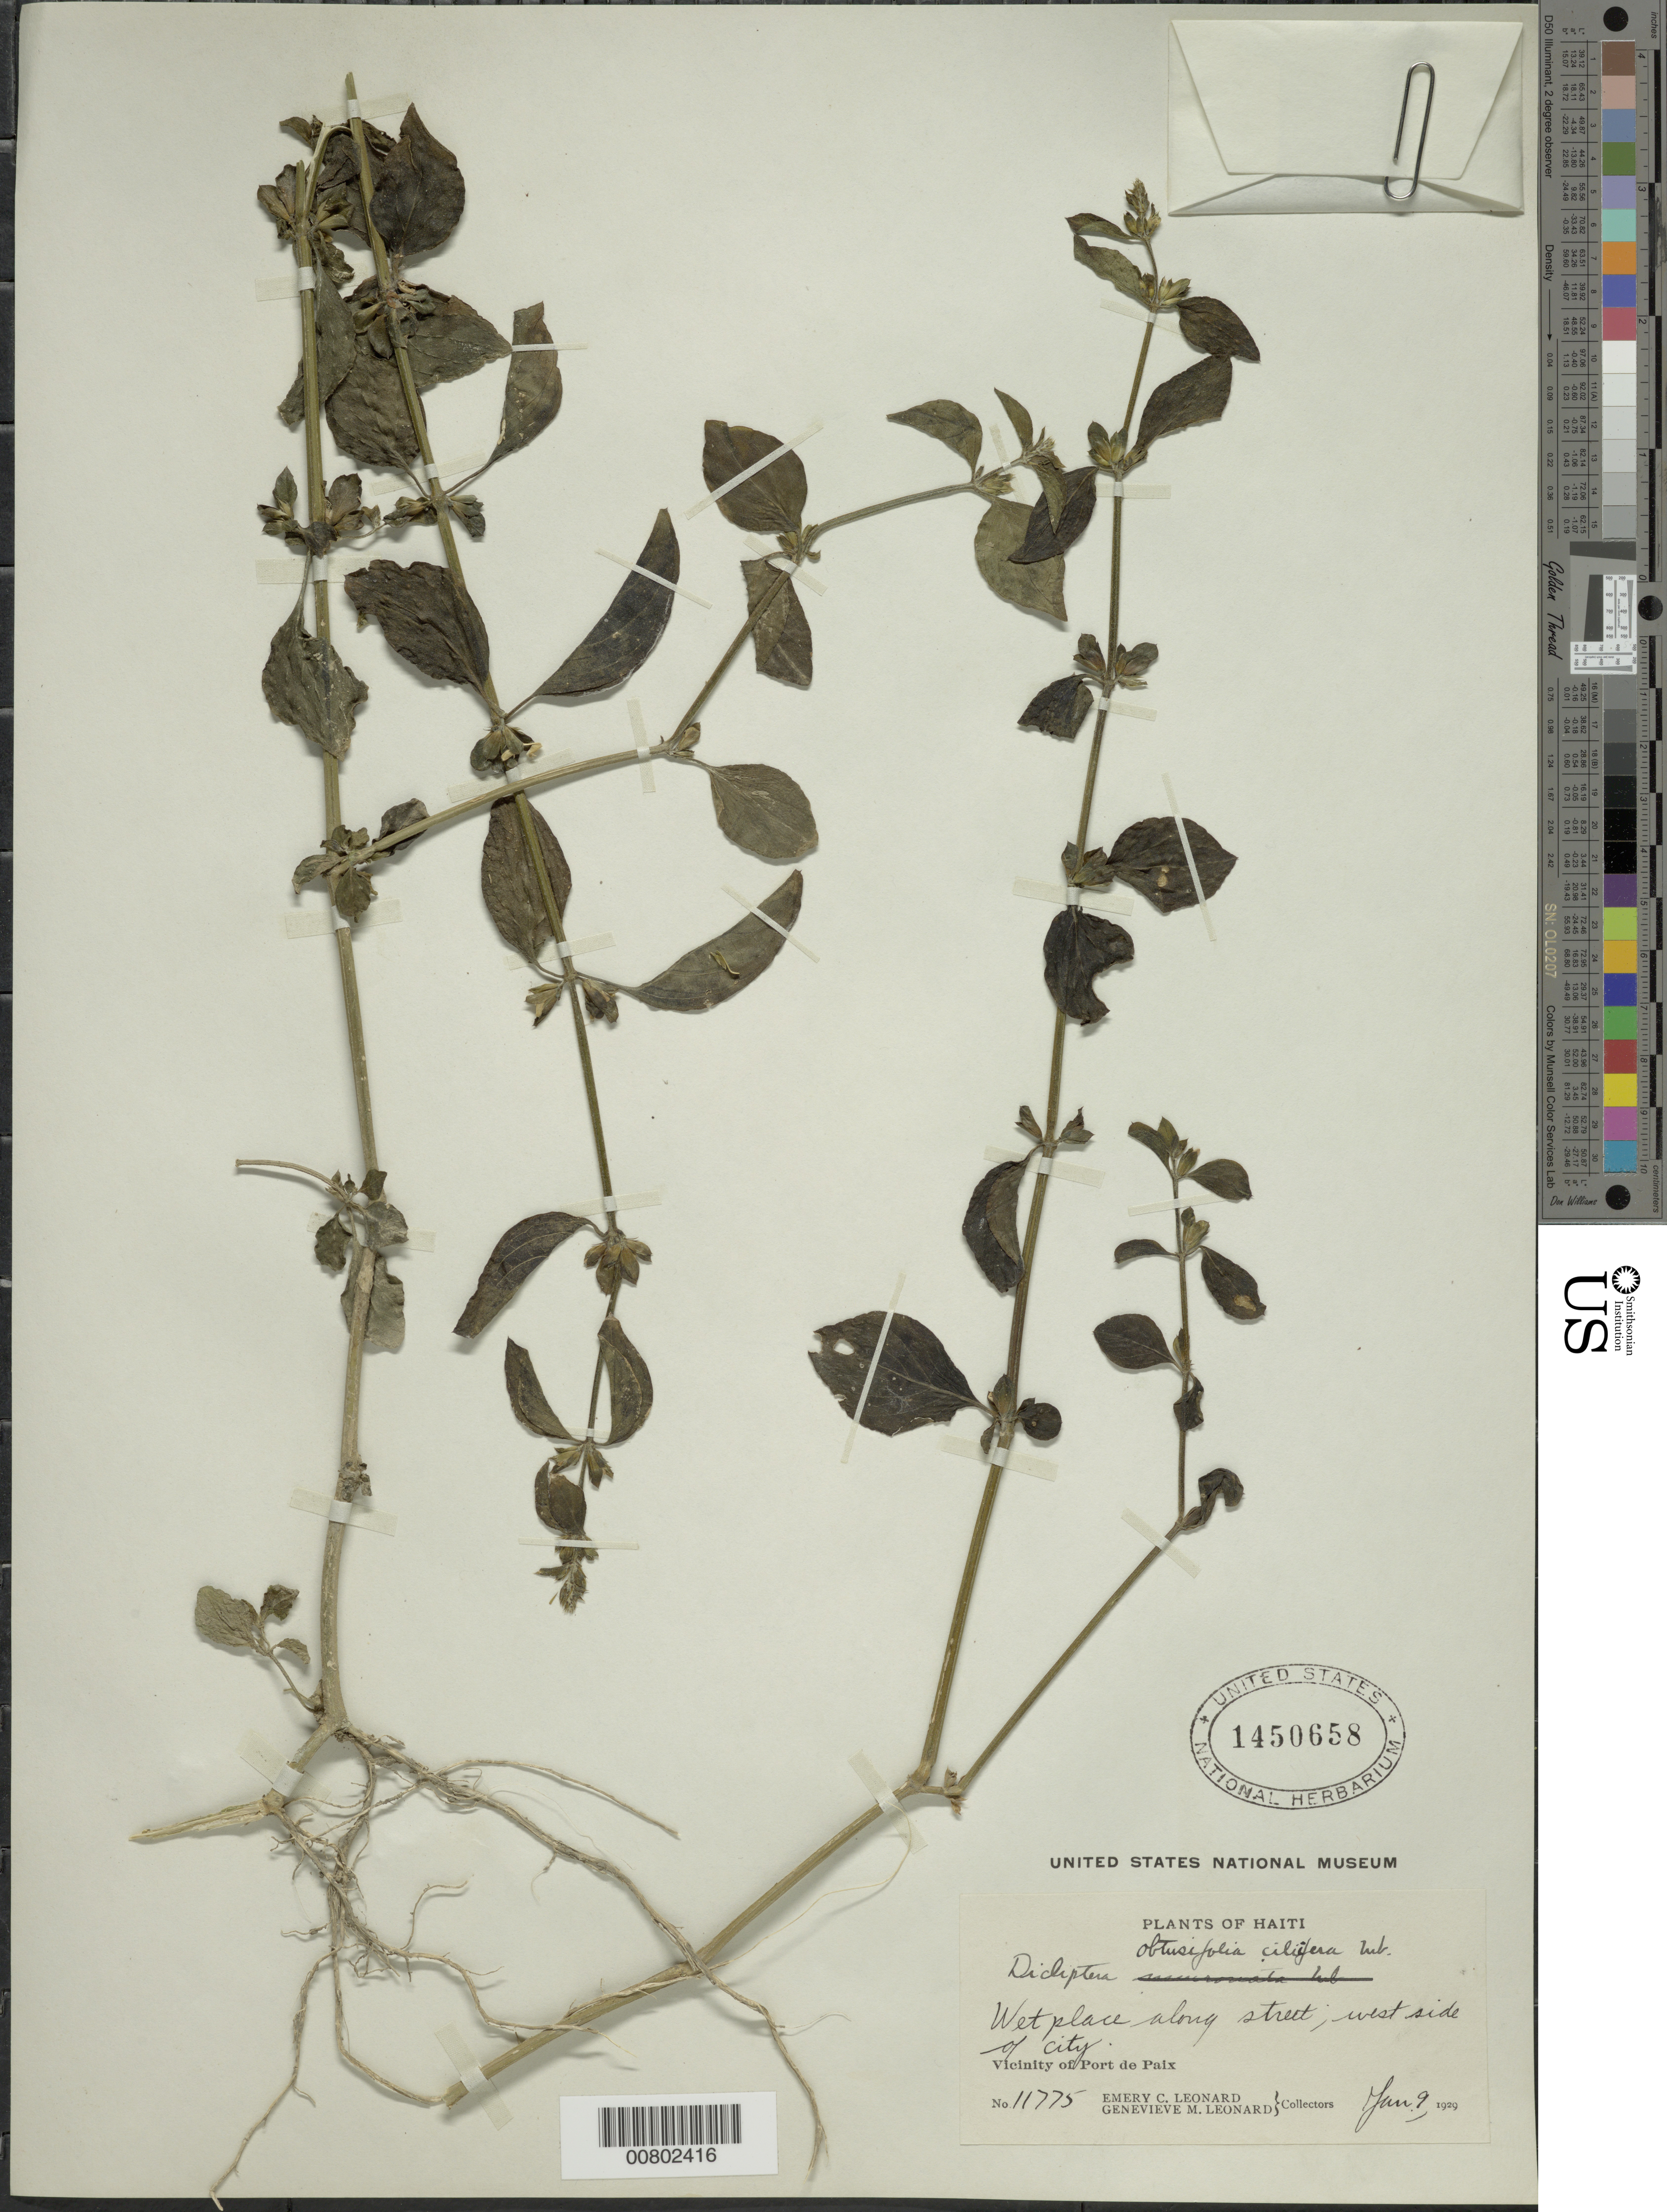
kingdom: Plantae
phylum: Tracheophyta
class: Magnoliopsida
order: Lamiales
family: Acanthaceae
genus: Dicliptera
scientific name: Dicliptera obtusifolia var. ciliifera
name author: Urb.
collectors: E. C. Leonard & G. M. Leonard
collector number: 11775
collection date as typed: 09 Jan 1929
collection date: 1929-01-09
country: Haiti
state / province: Nord-Ouest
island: Hispaniola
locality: Vicinity of Port de Paix, W side of city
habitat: Wet place of street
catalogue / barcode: US 1450658